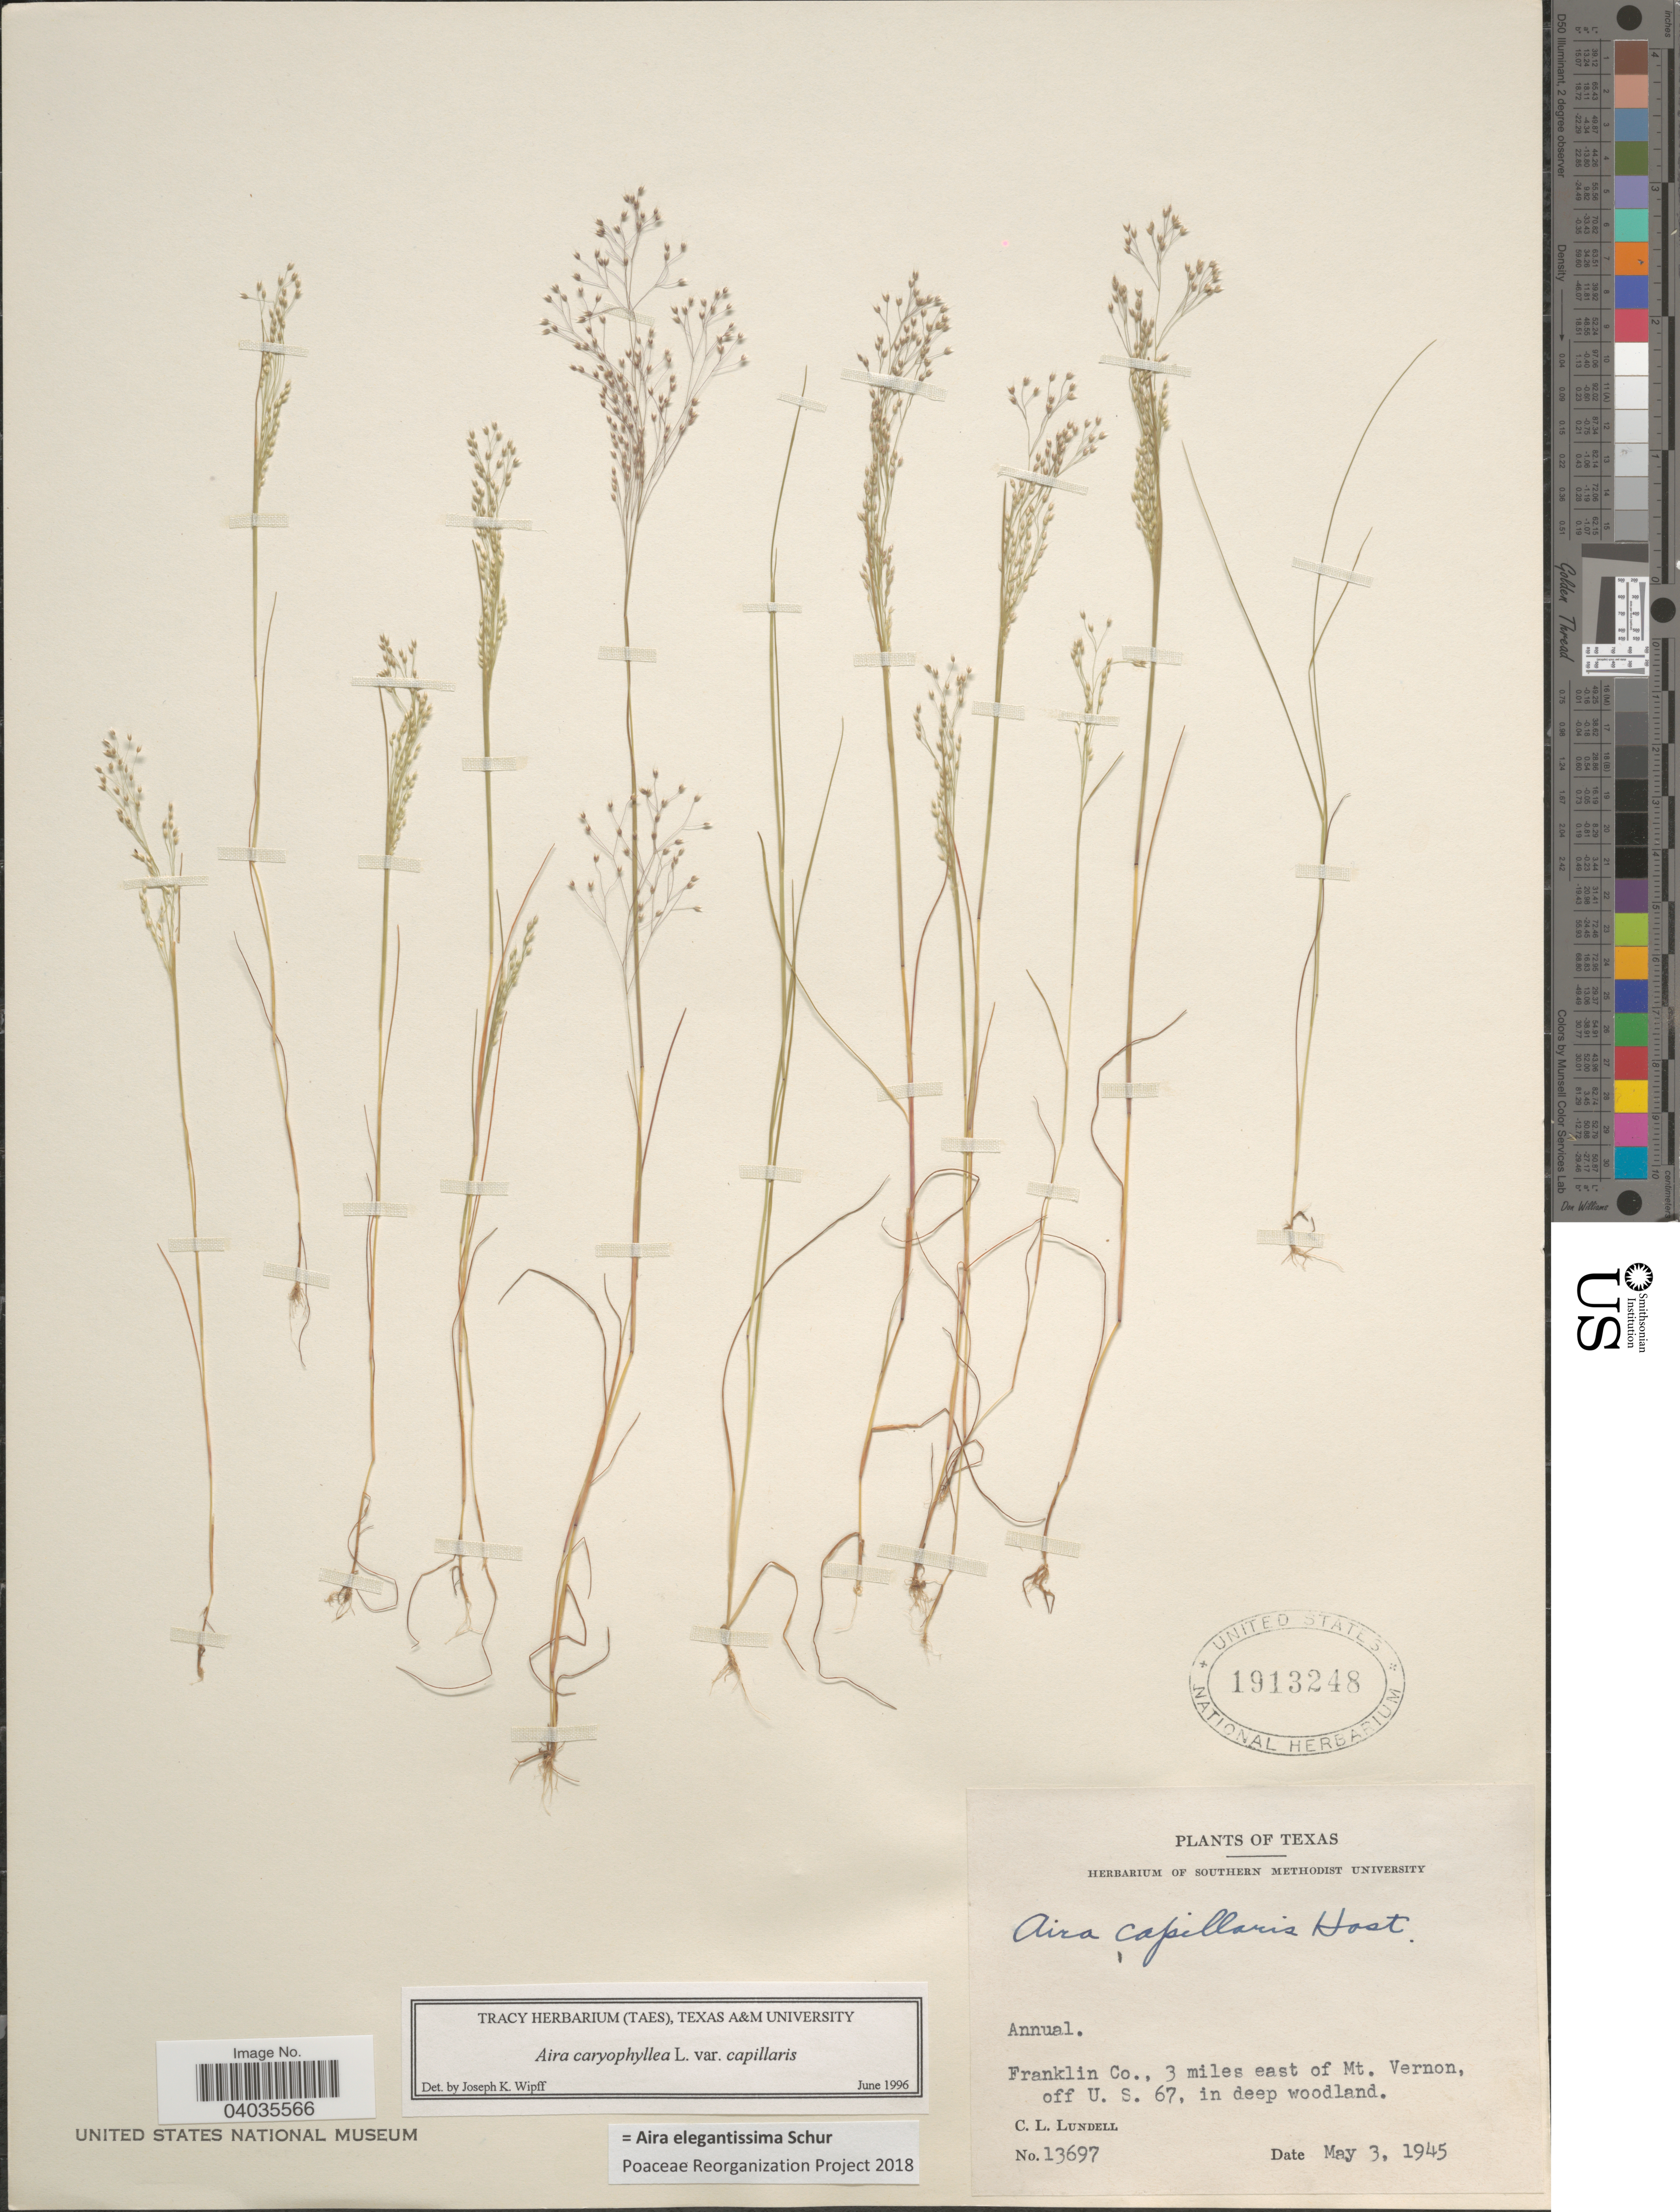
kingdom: Plantae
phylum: Tracheophyta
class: Liliopsida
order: Poales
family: Poaceae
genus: Aira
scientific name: Aira elegantissima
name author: Schur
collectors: C. L. Lundell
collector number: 13697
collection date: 1945-05-03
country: United States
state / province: Texas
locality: Franklin Co., 3 miles east of Mt. Vernon, off U. S. 67, in deep woodland.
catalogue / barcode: US 1913248